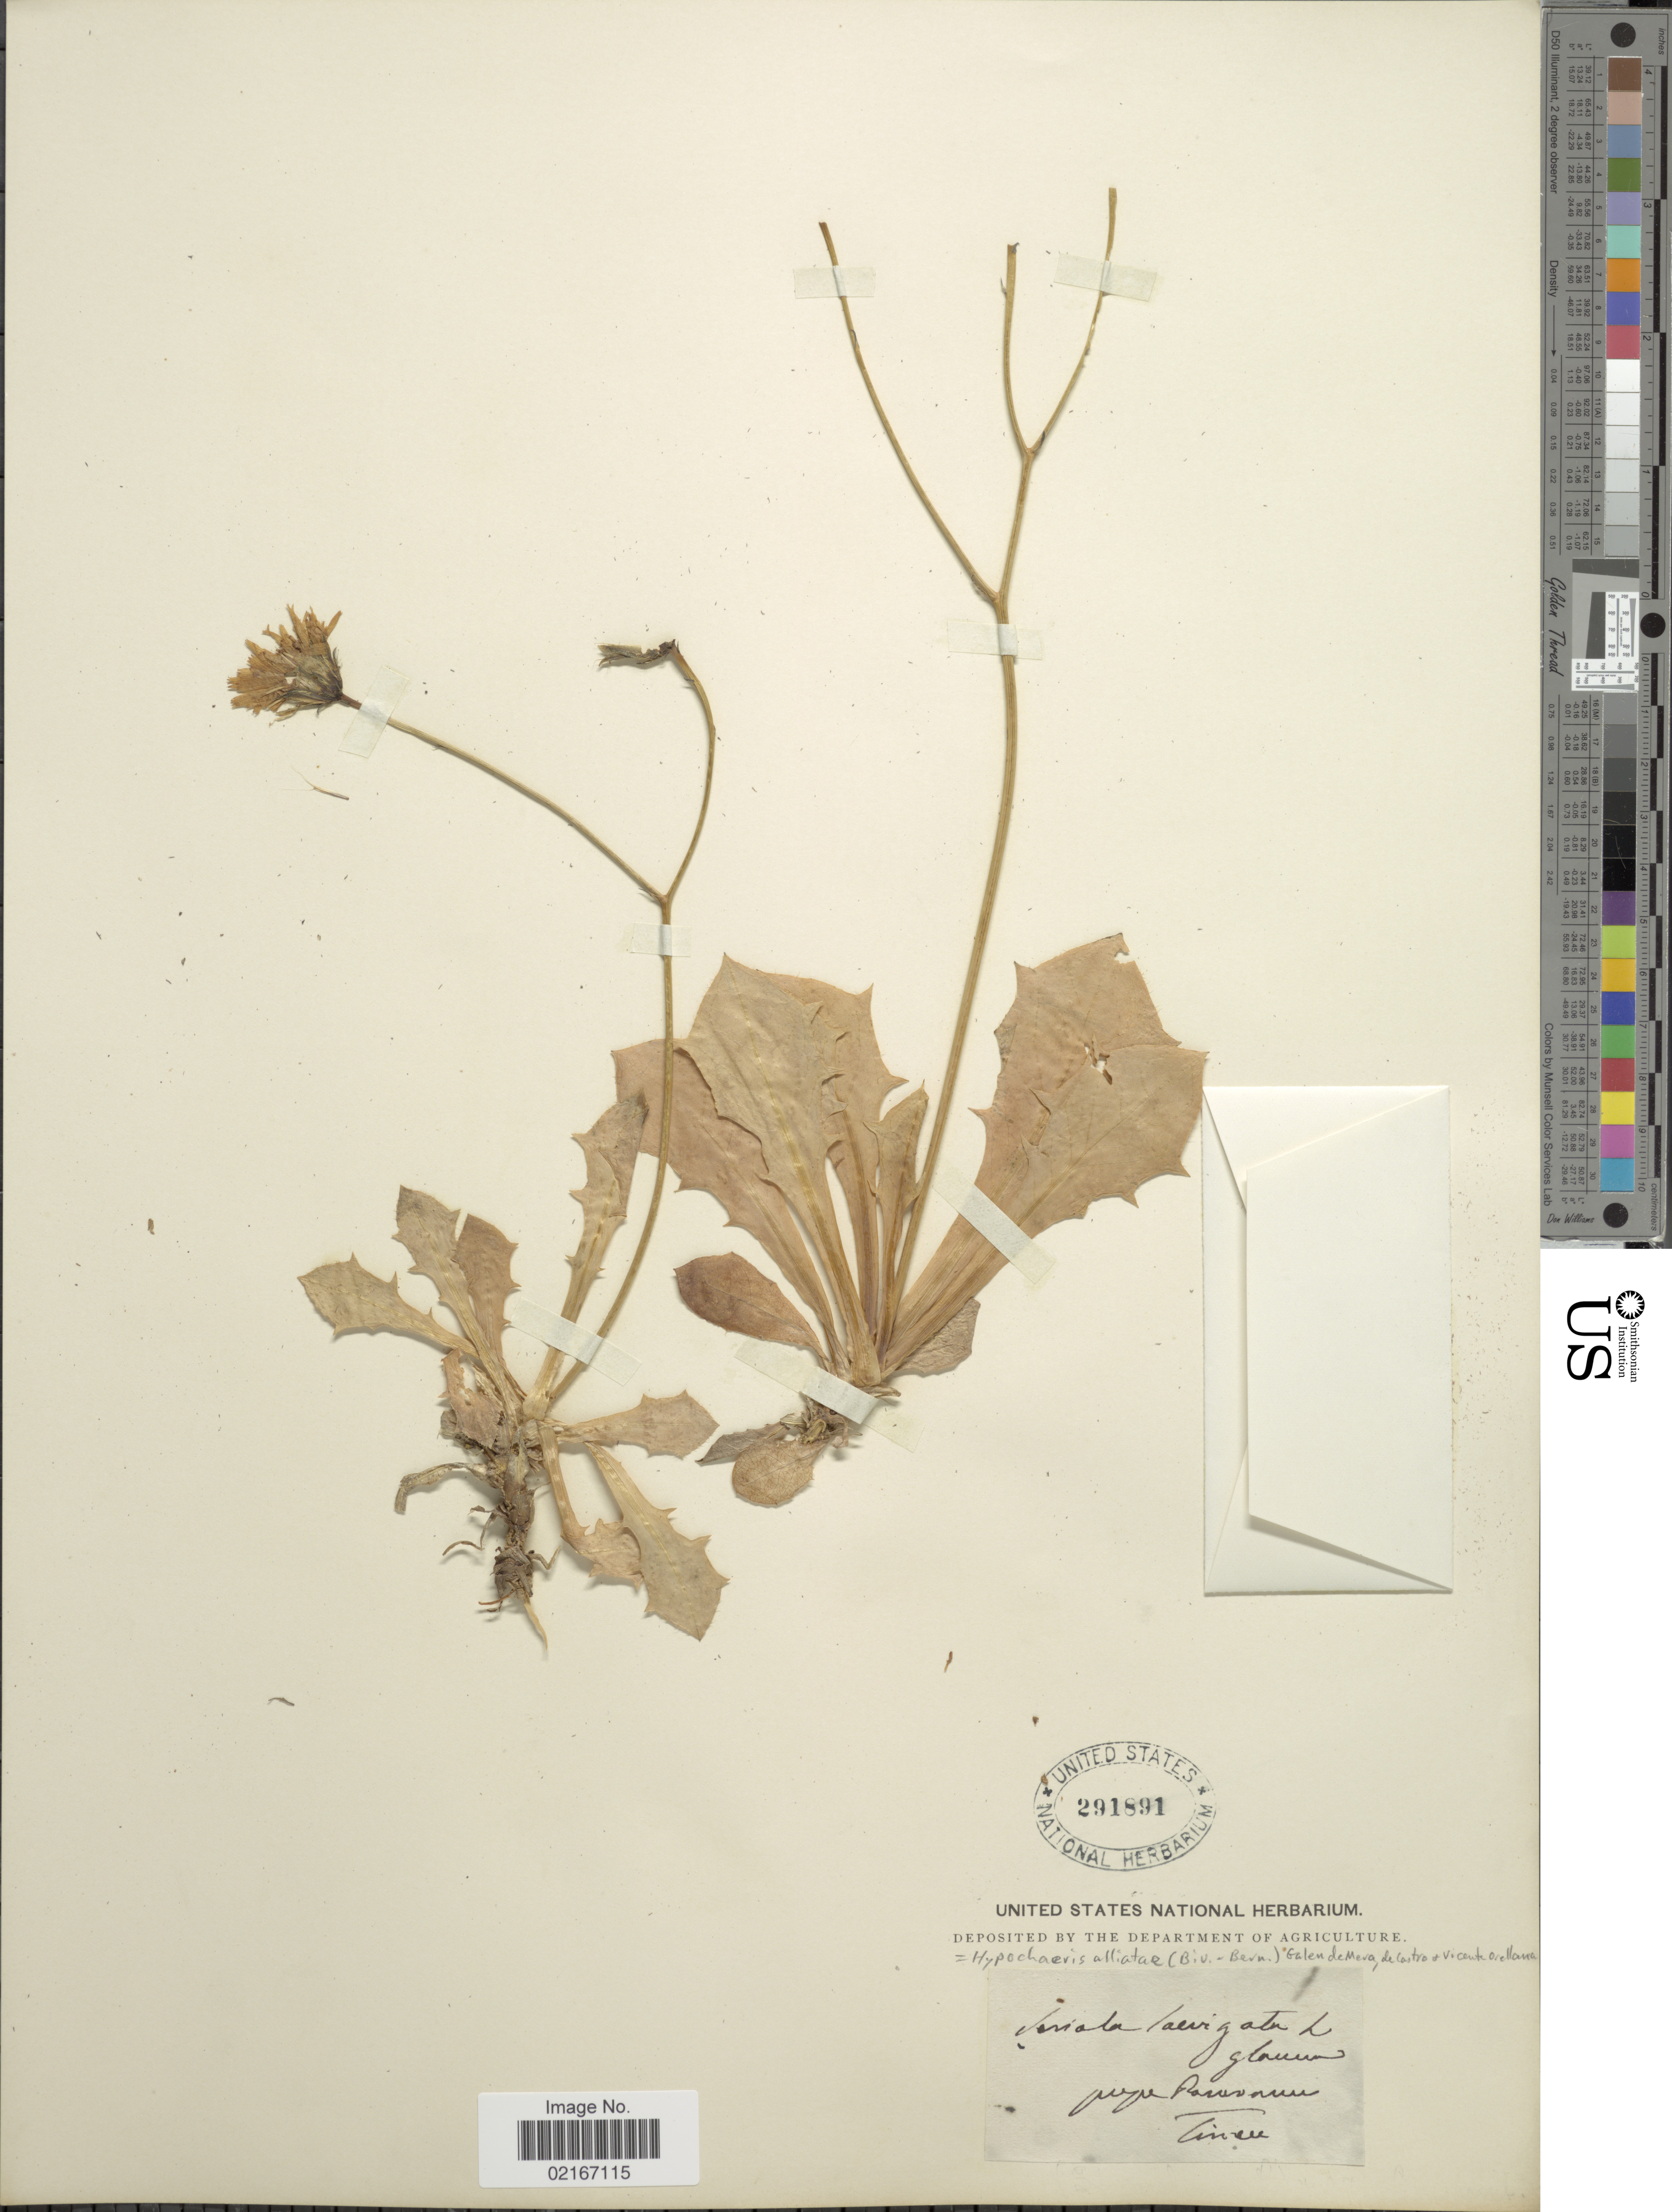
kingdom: Plantae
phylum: Tracheophyta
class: Magnoliopsida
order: Asterales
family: Asteraceae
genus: Hypochaeris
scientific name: Hypochaeris alliatae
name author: (Biv.) A. Galán & et al.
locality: Prope Parssoarui [interpreted]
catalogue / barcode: US 291891